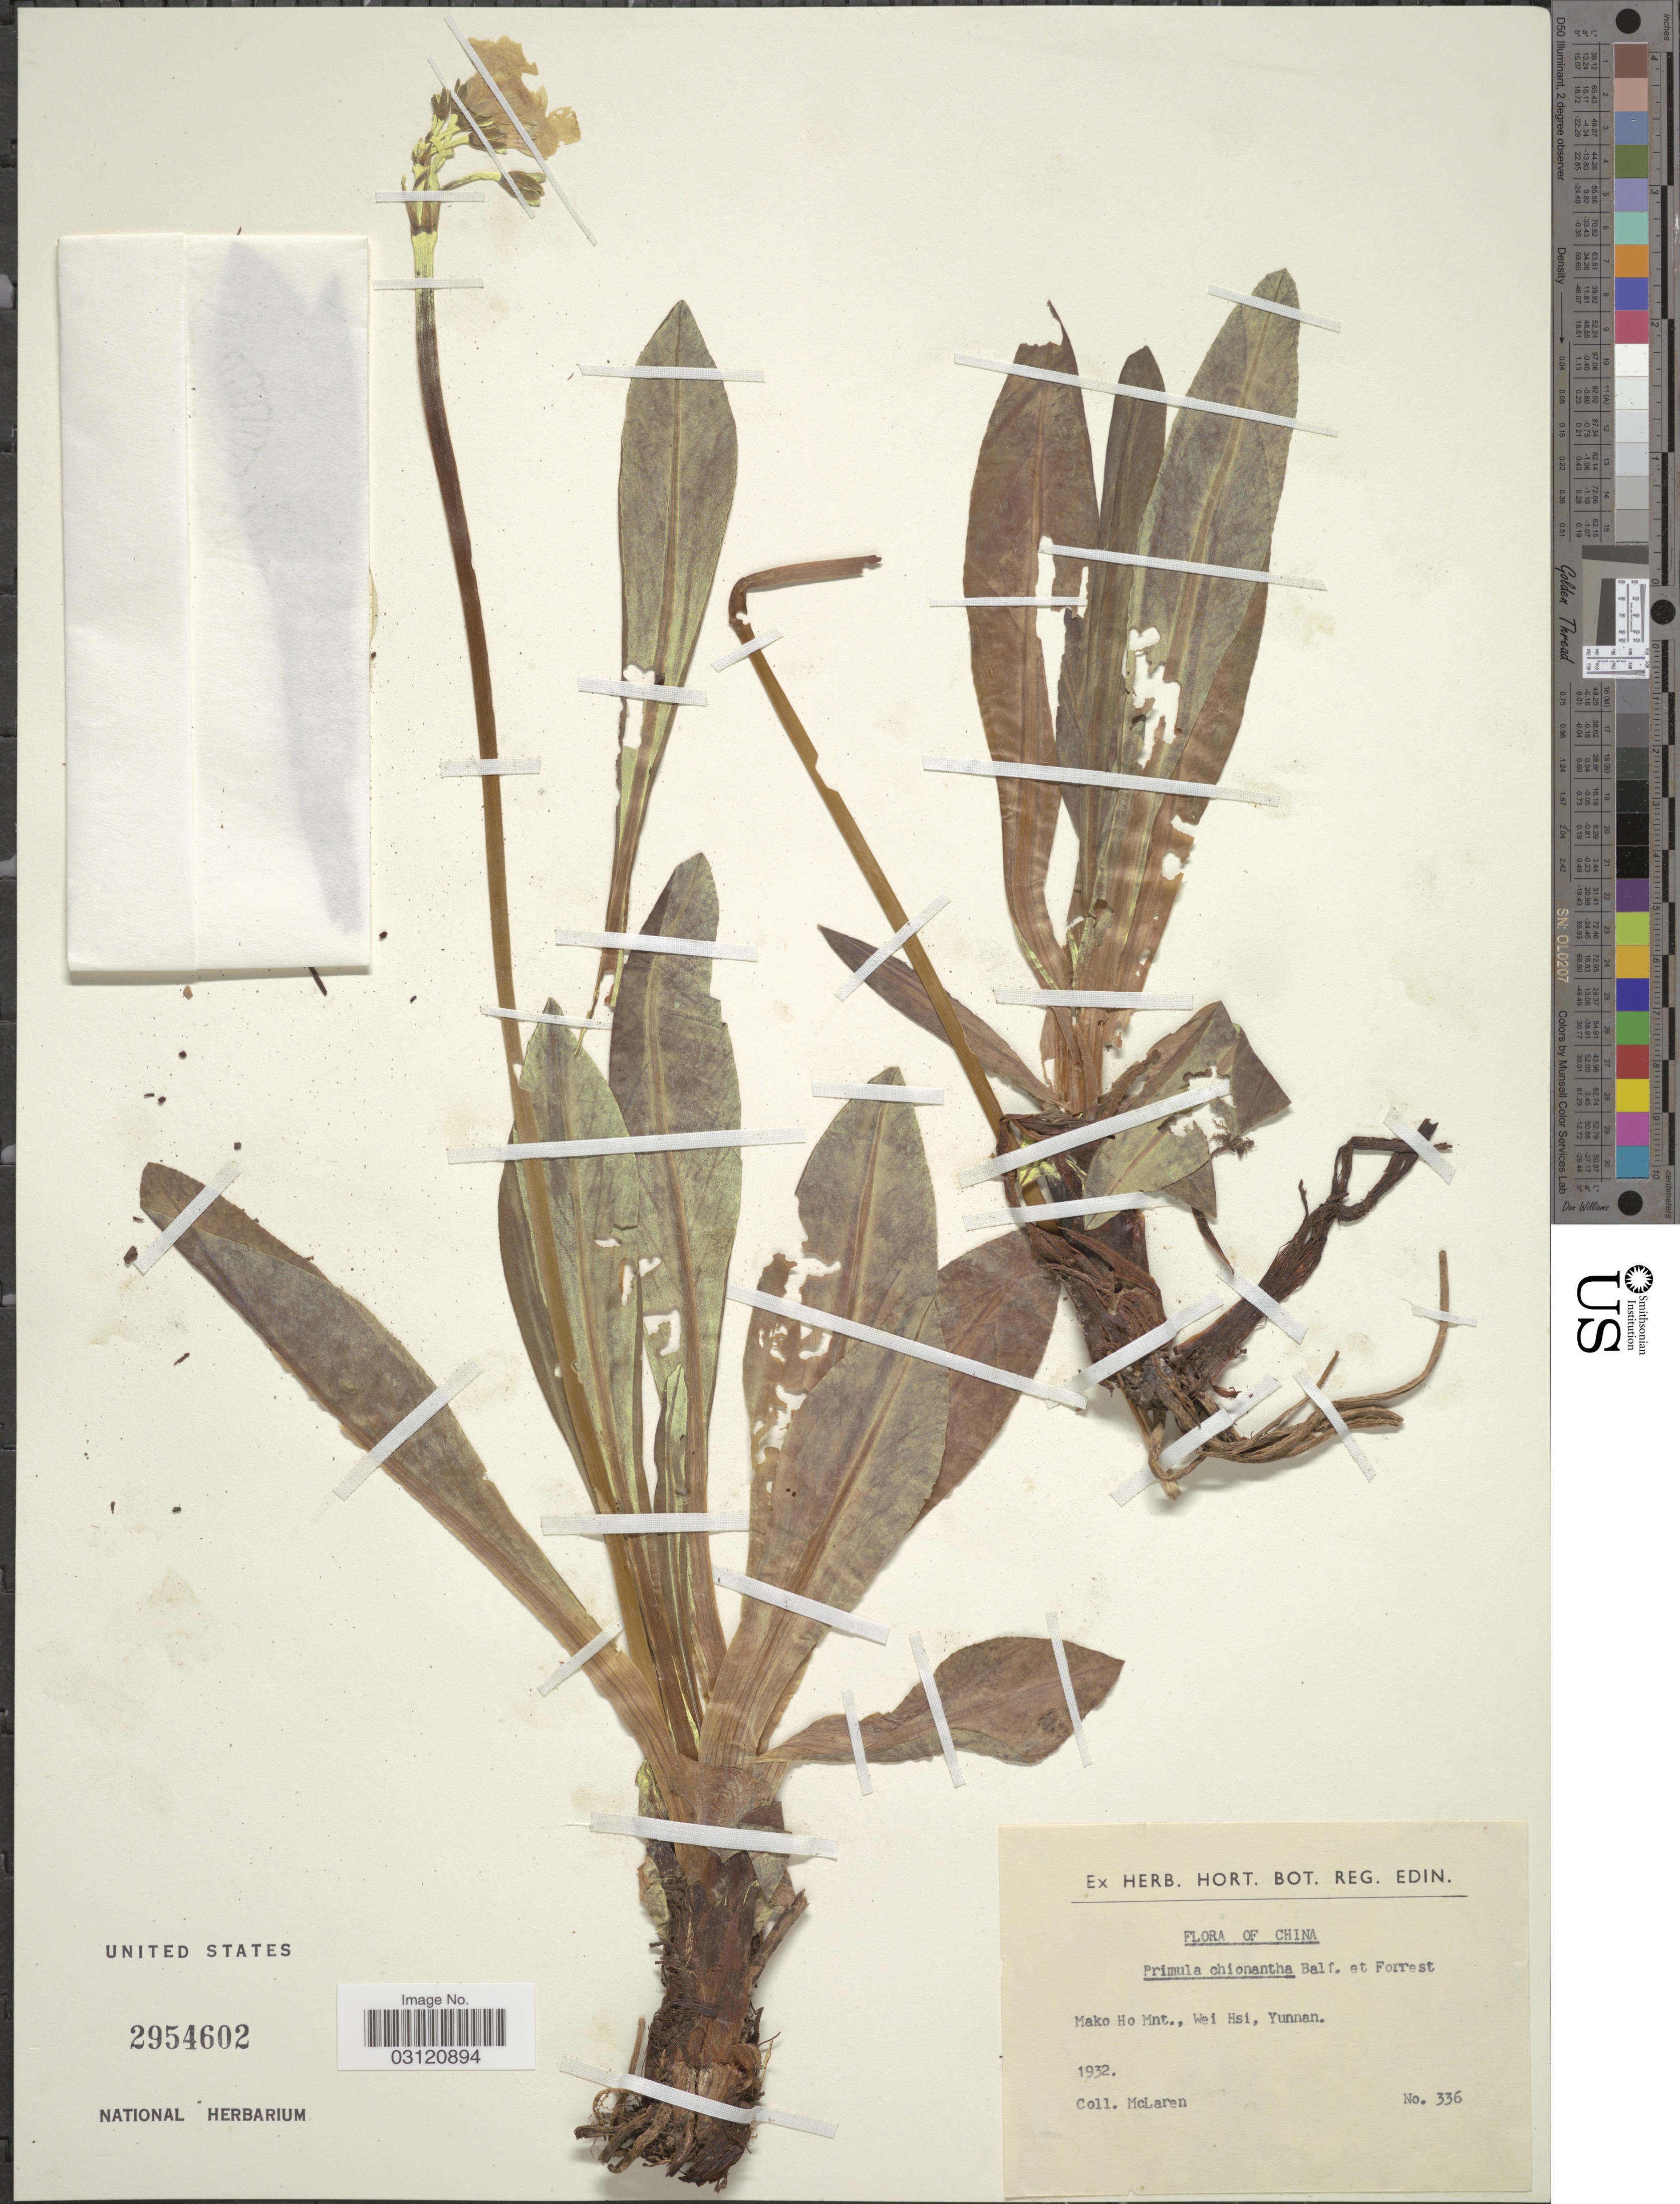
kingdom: Plantae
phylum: Tracheophyta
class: Magnoliopsida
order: Ericales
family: Primulaceae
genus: Primula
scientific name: Primula chionantha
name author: Balf. f. & Forrest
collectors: McLaren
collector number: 336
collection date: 1932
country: China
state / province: Yunnan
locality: Mako Ho Mnt., Wei Hsi.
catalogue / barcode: US 2954602